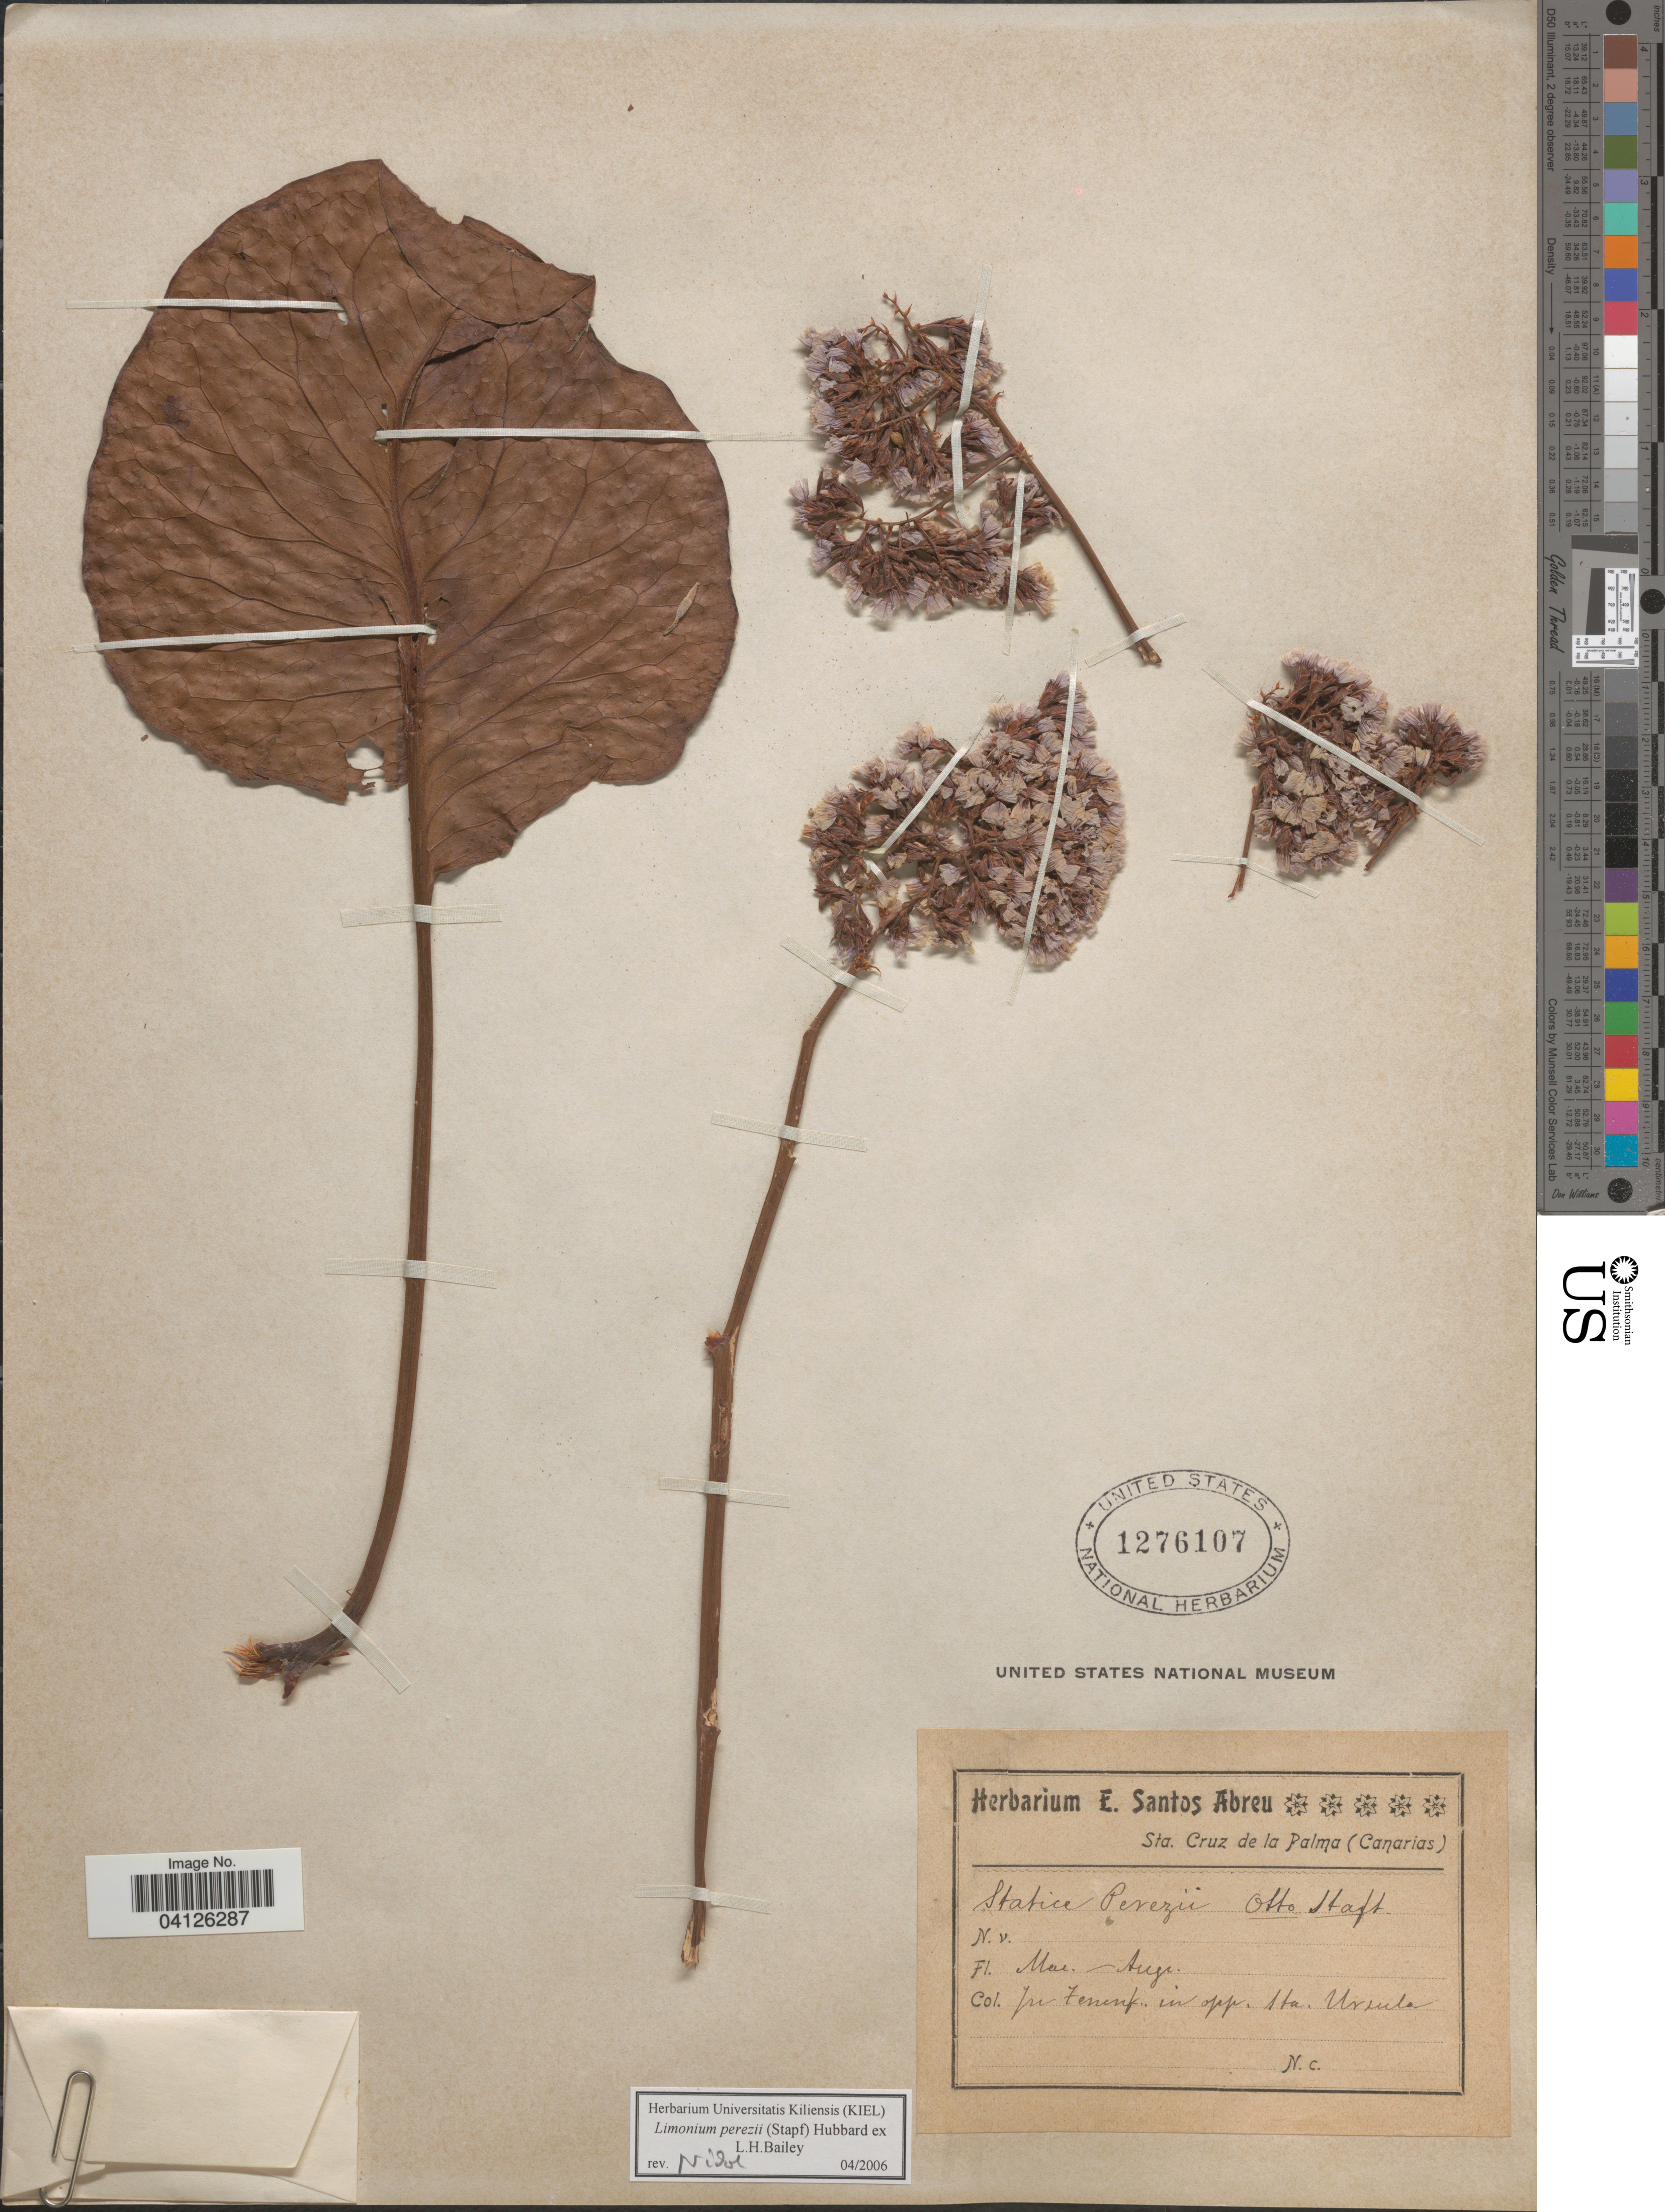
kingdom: Plantae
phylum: Tracheophyta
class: Magnoliopsida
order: Caryophyllales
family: Plumbaginaceae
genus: Limonium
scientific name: Limonium perezii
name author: (Stapf) F.T. Hubb.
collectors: Ex herb. E. Santos Abreu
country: Spain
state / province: Canarias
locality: In [interpreted] Tenerif. in opp. Sta. Ursula.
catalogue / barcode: US 1276107